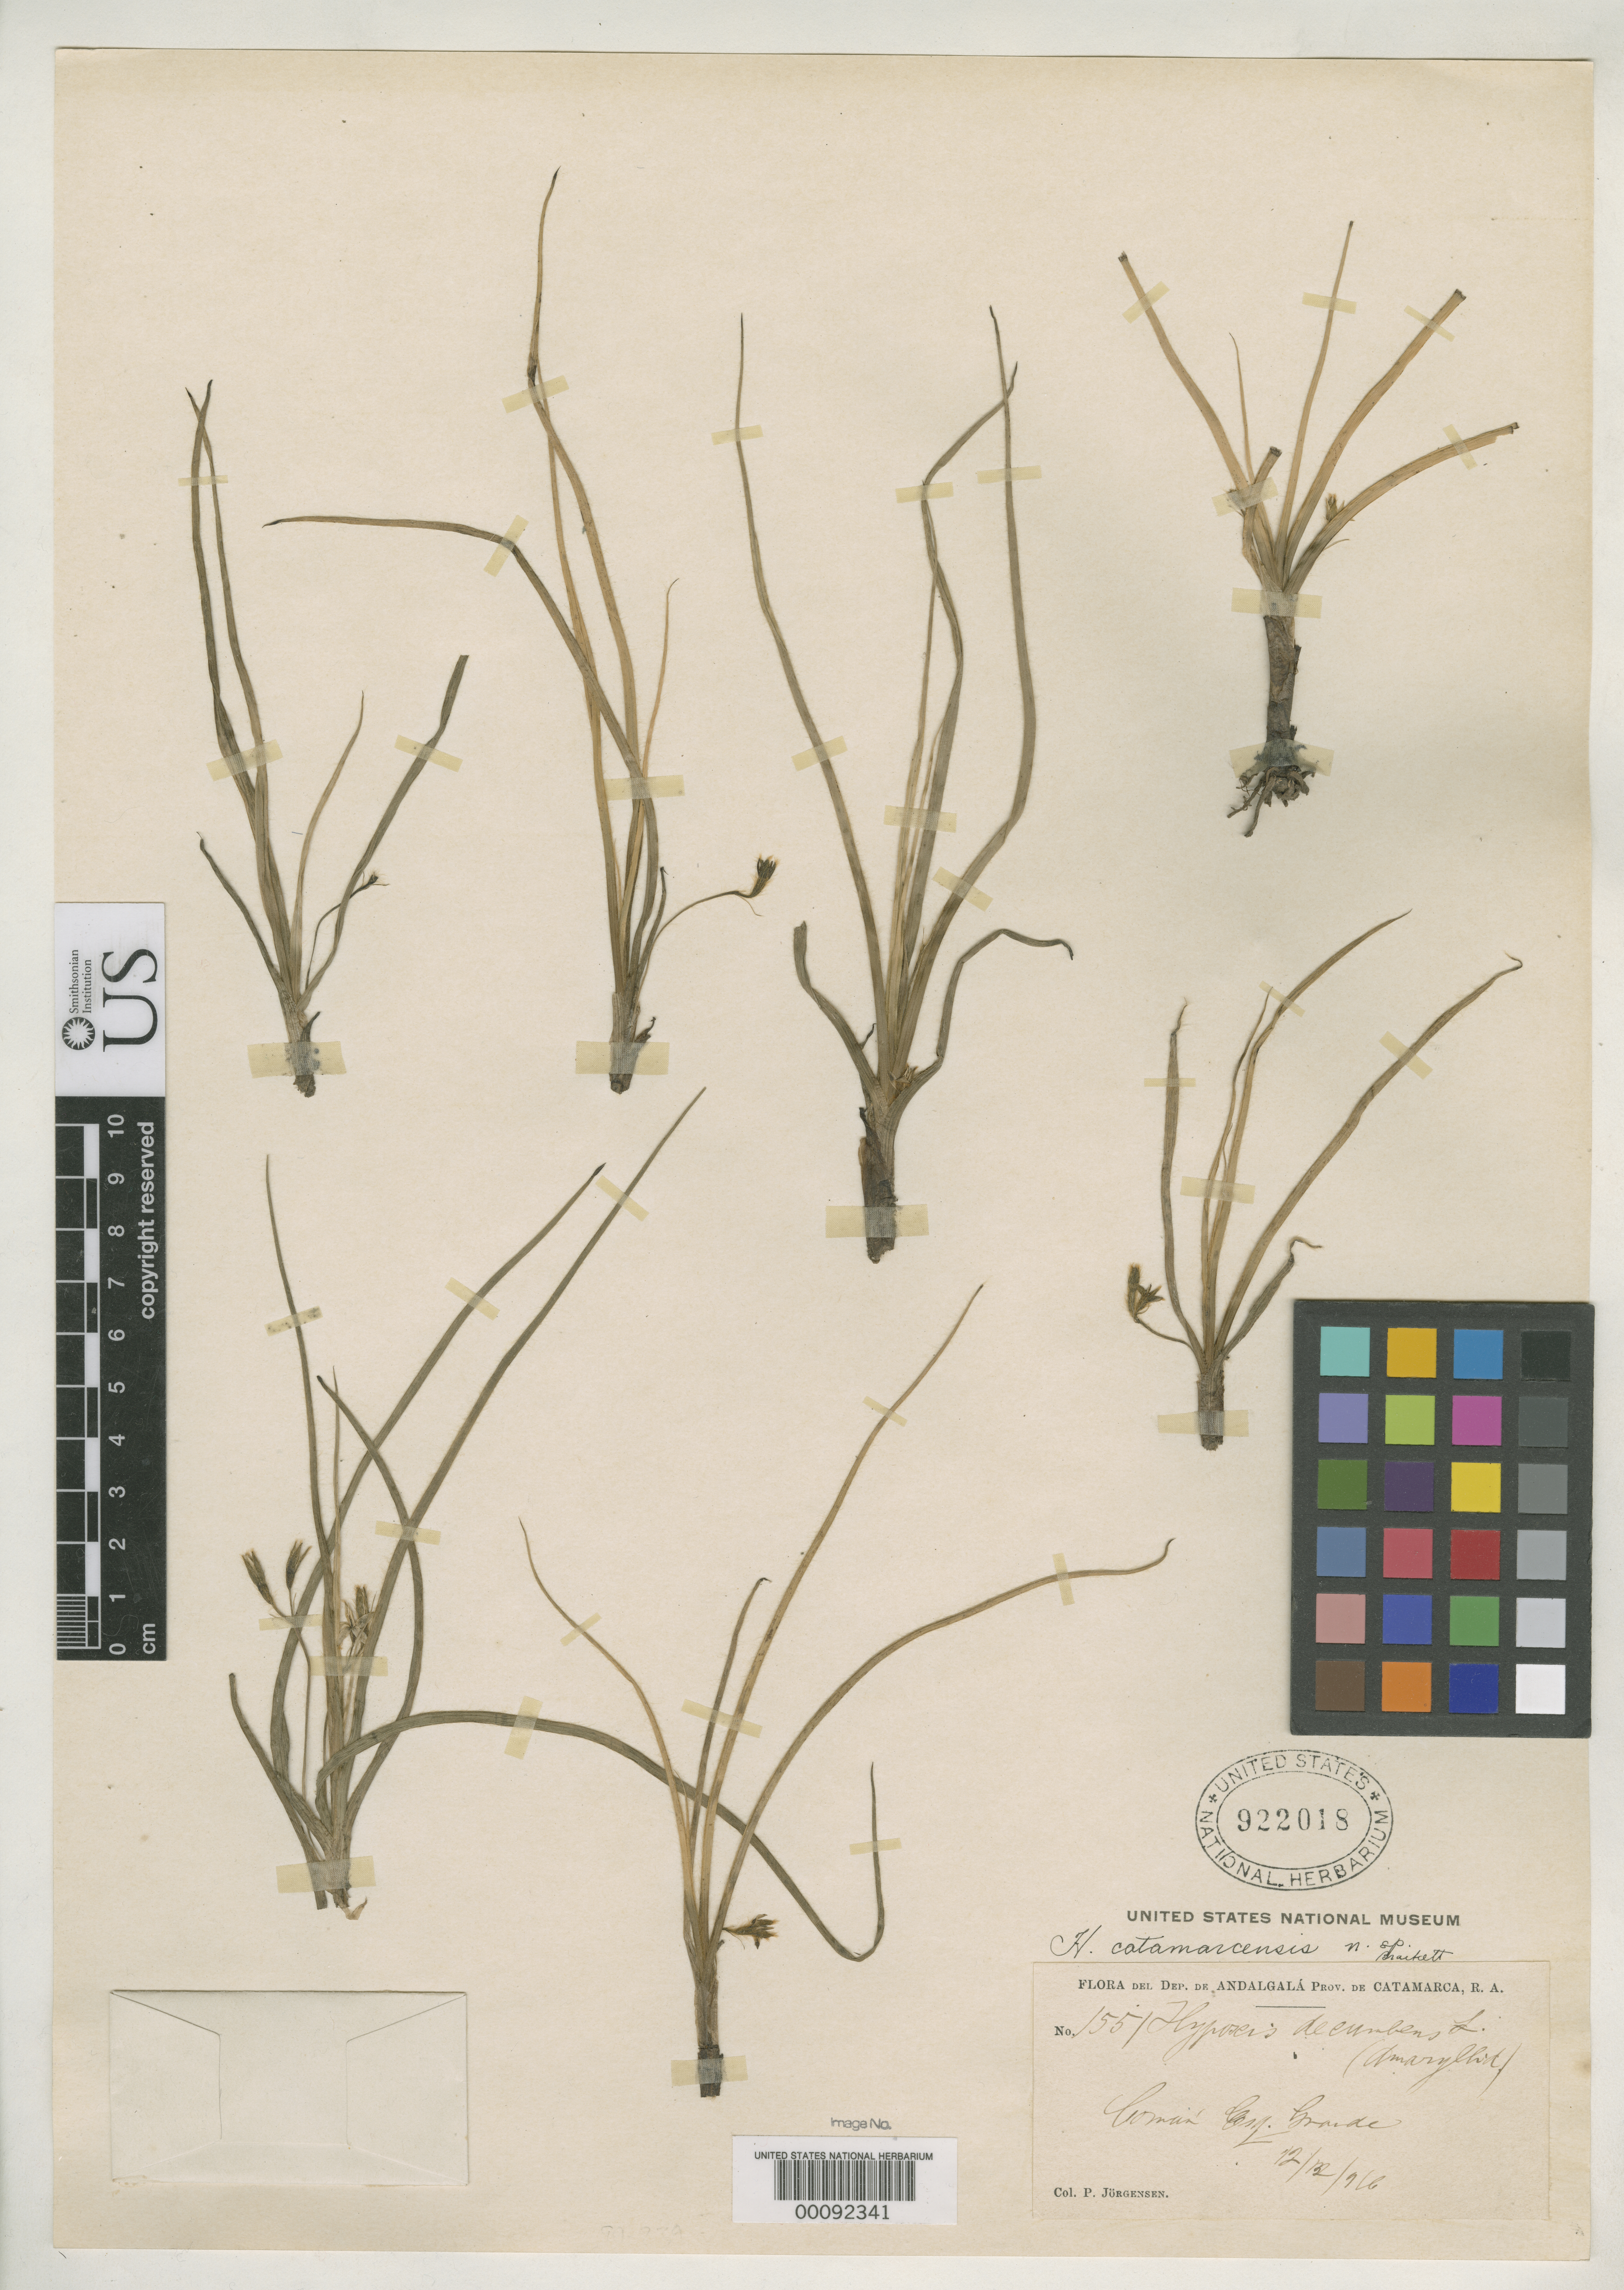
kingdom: Plantae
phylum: Tracheophyta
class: Liliopsida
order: Asparagales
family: Hypoxidaceae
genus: Hypoxis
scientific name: Hypoxis catamarcensis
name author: Brackett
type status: Isotype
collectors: P. Jorgensen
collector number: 1551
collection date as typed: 12 Dec 1916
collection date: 1916-12-12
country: Argentina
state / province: Catamarca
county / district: Andalgalá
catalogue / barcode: US 922018